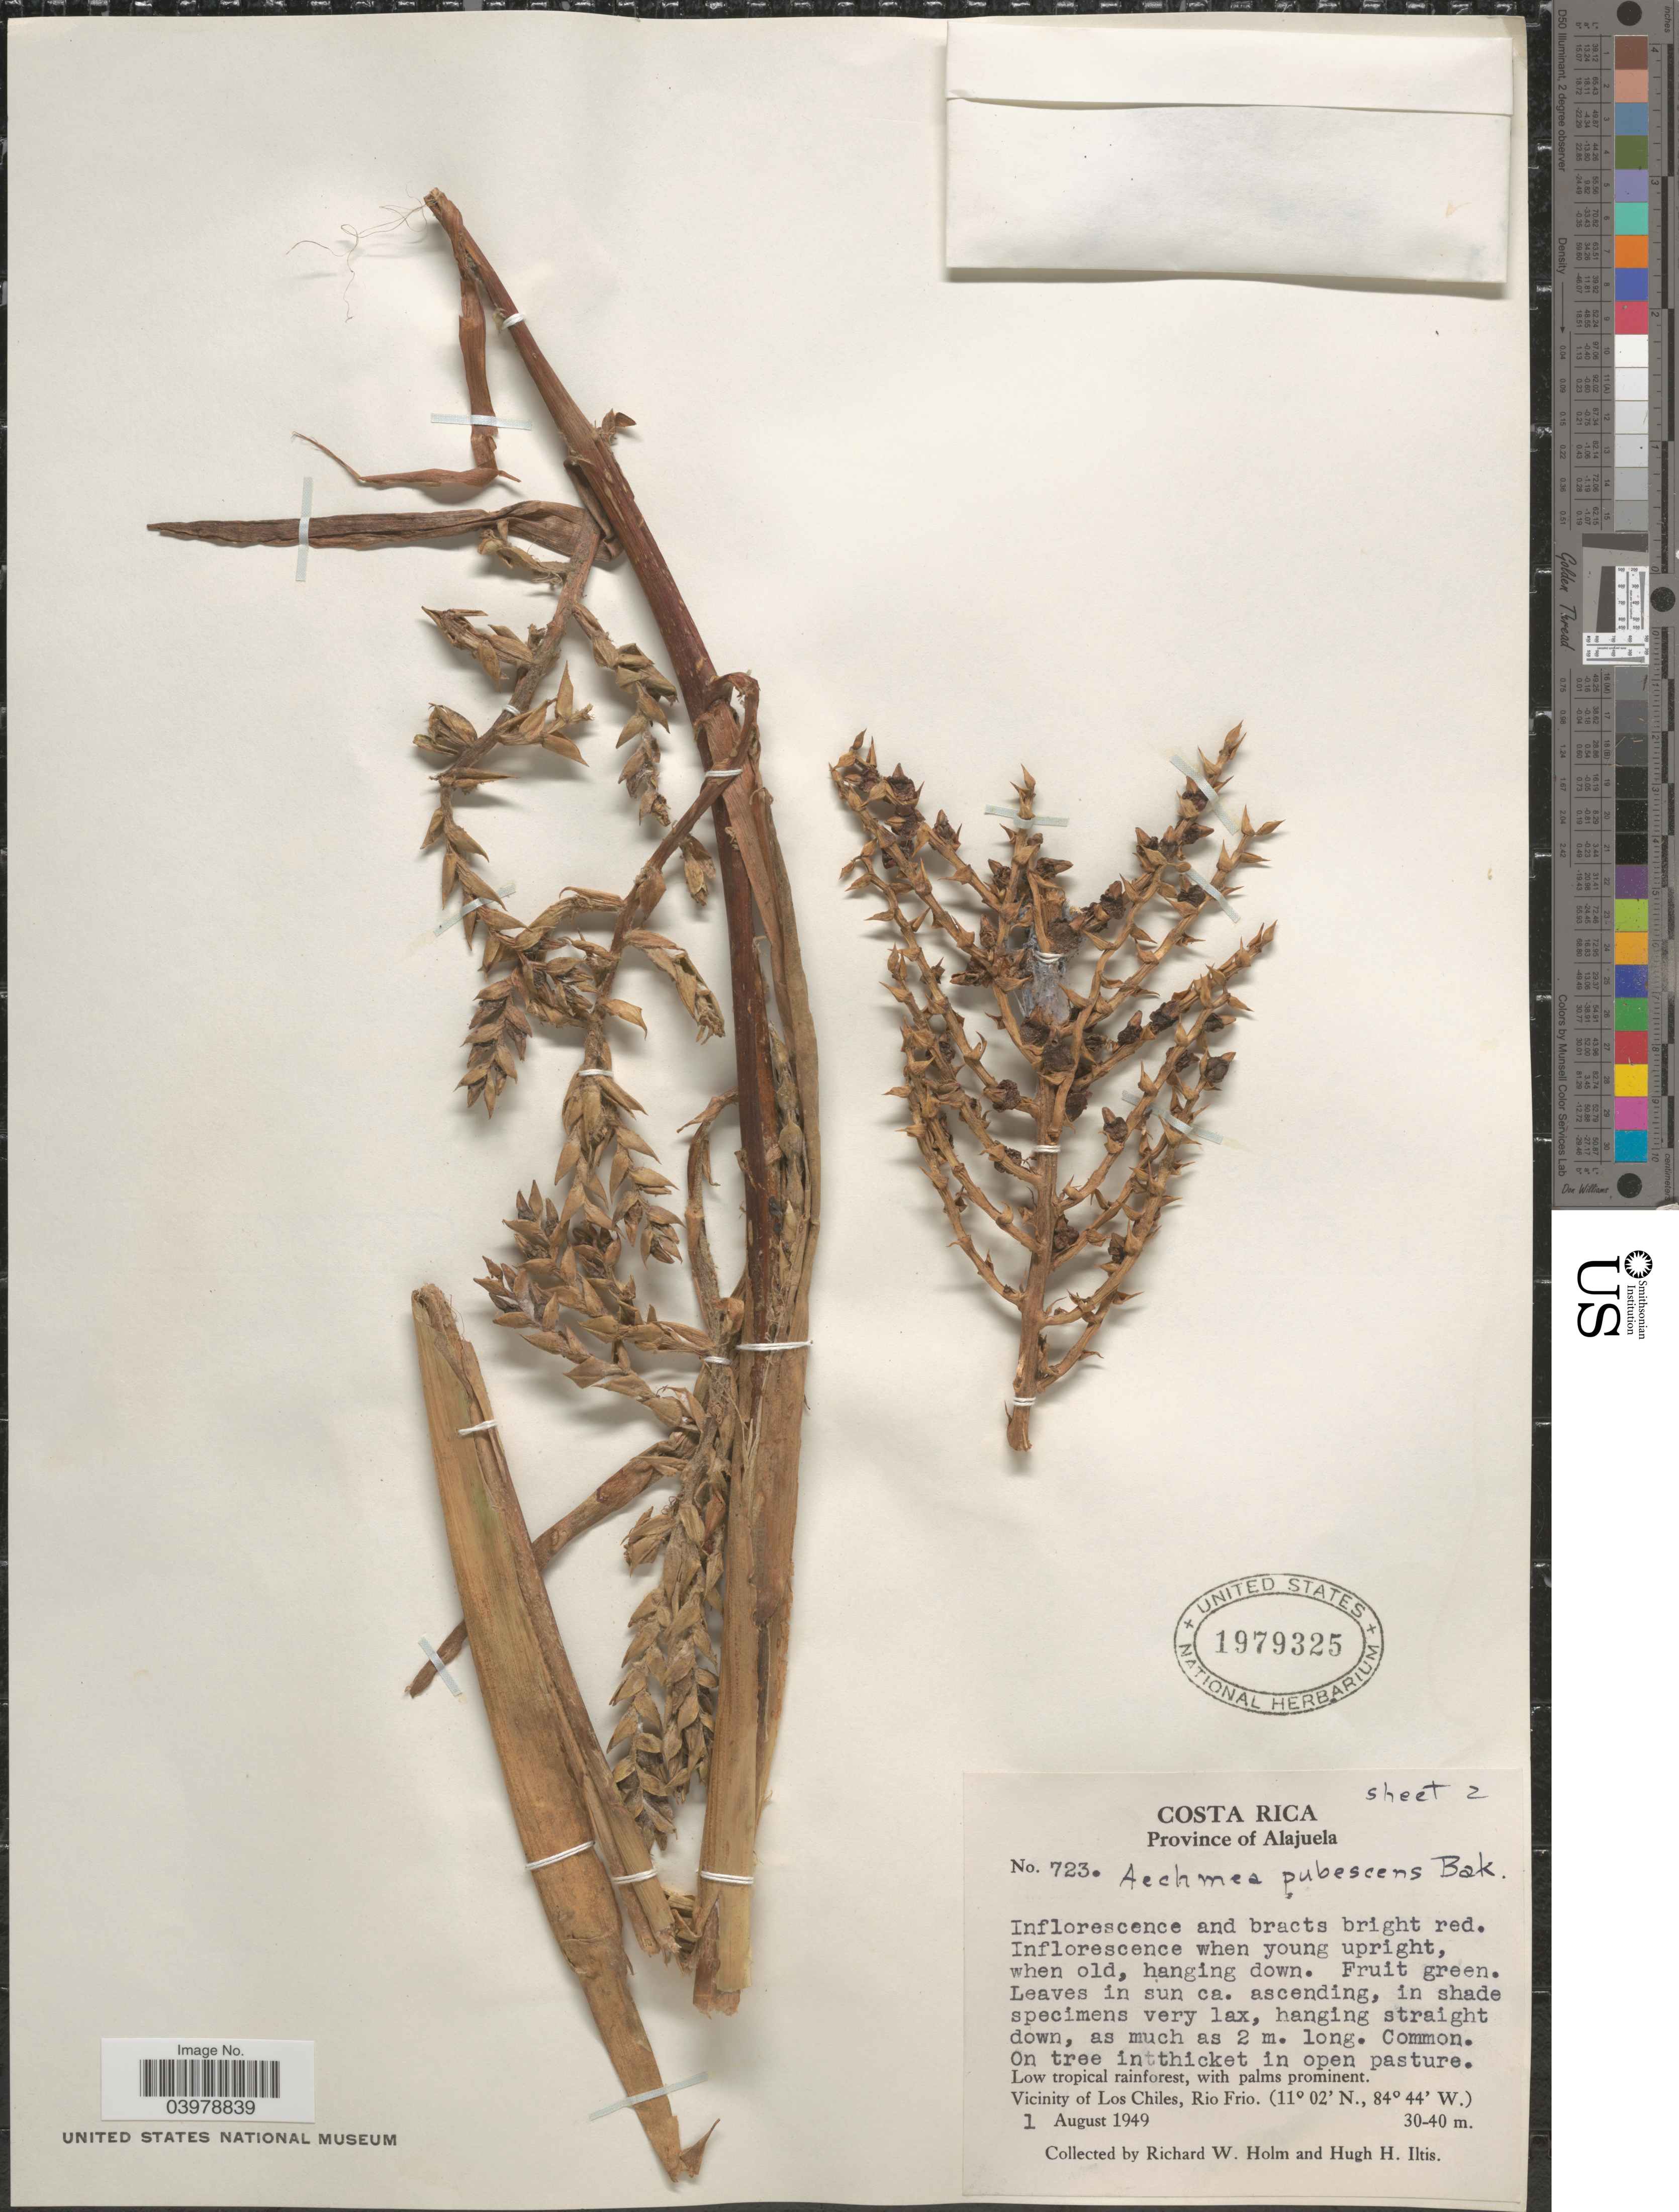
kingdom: Plantae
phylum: Tracheophyta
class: Liliopsida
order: Poales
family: Bromeliaceae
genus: Aechmea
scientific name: Aechmea pubescens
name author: Baker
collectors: R. W. Holm & H. H. Iltis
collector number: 723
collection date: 1949-08-01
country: Costa Rica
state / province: Alajuela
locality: Vicinity of Los Chiles, Rio Frio.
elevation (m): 30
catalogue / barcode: US 1979325